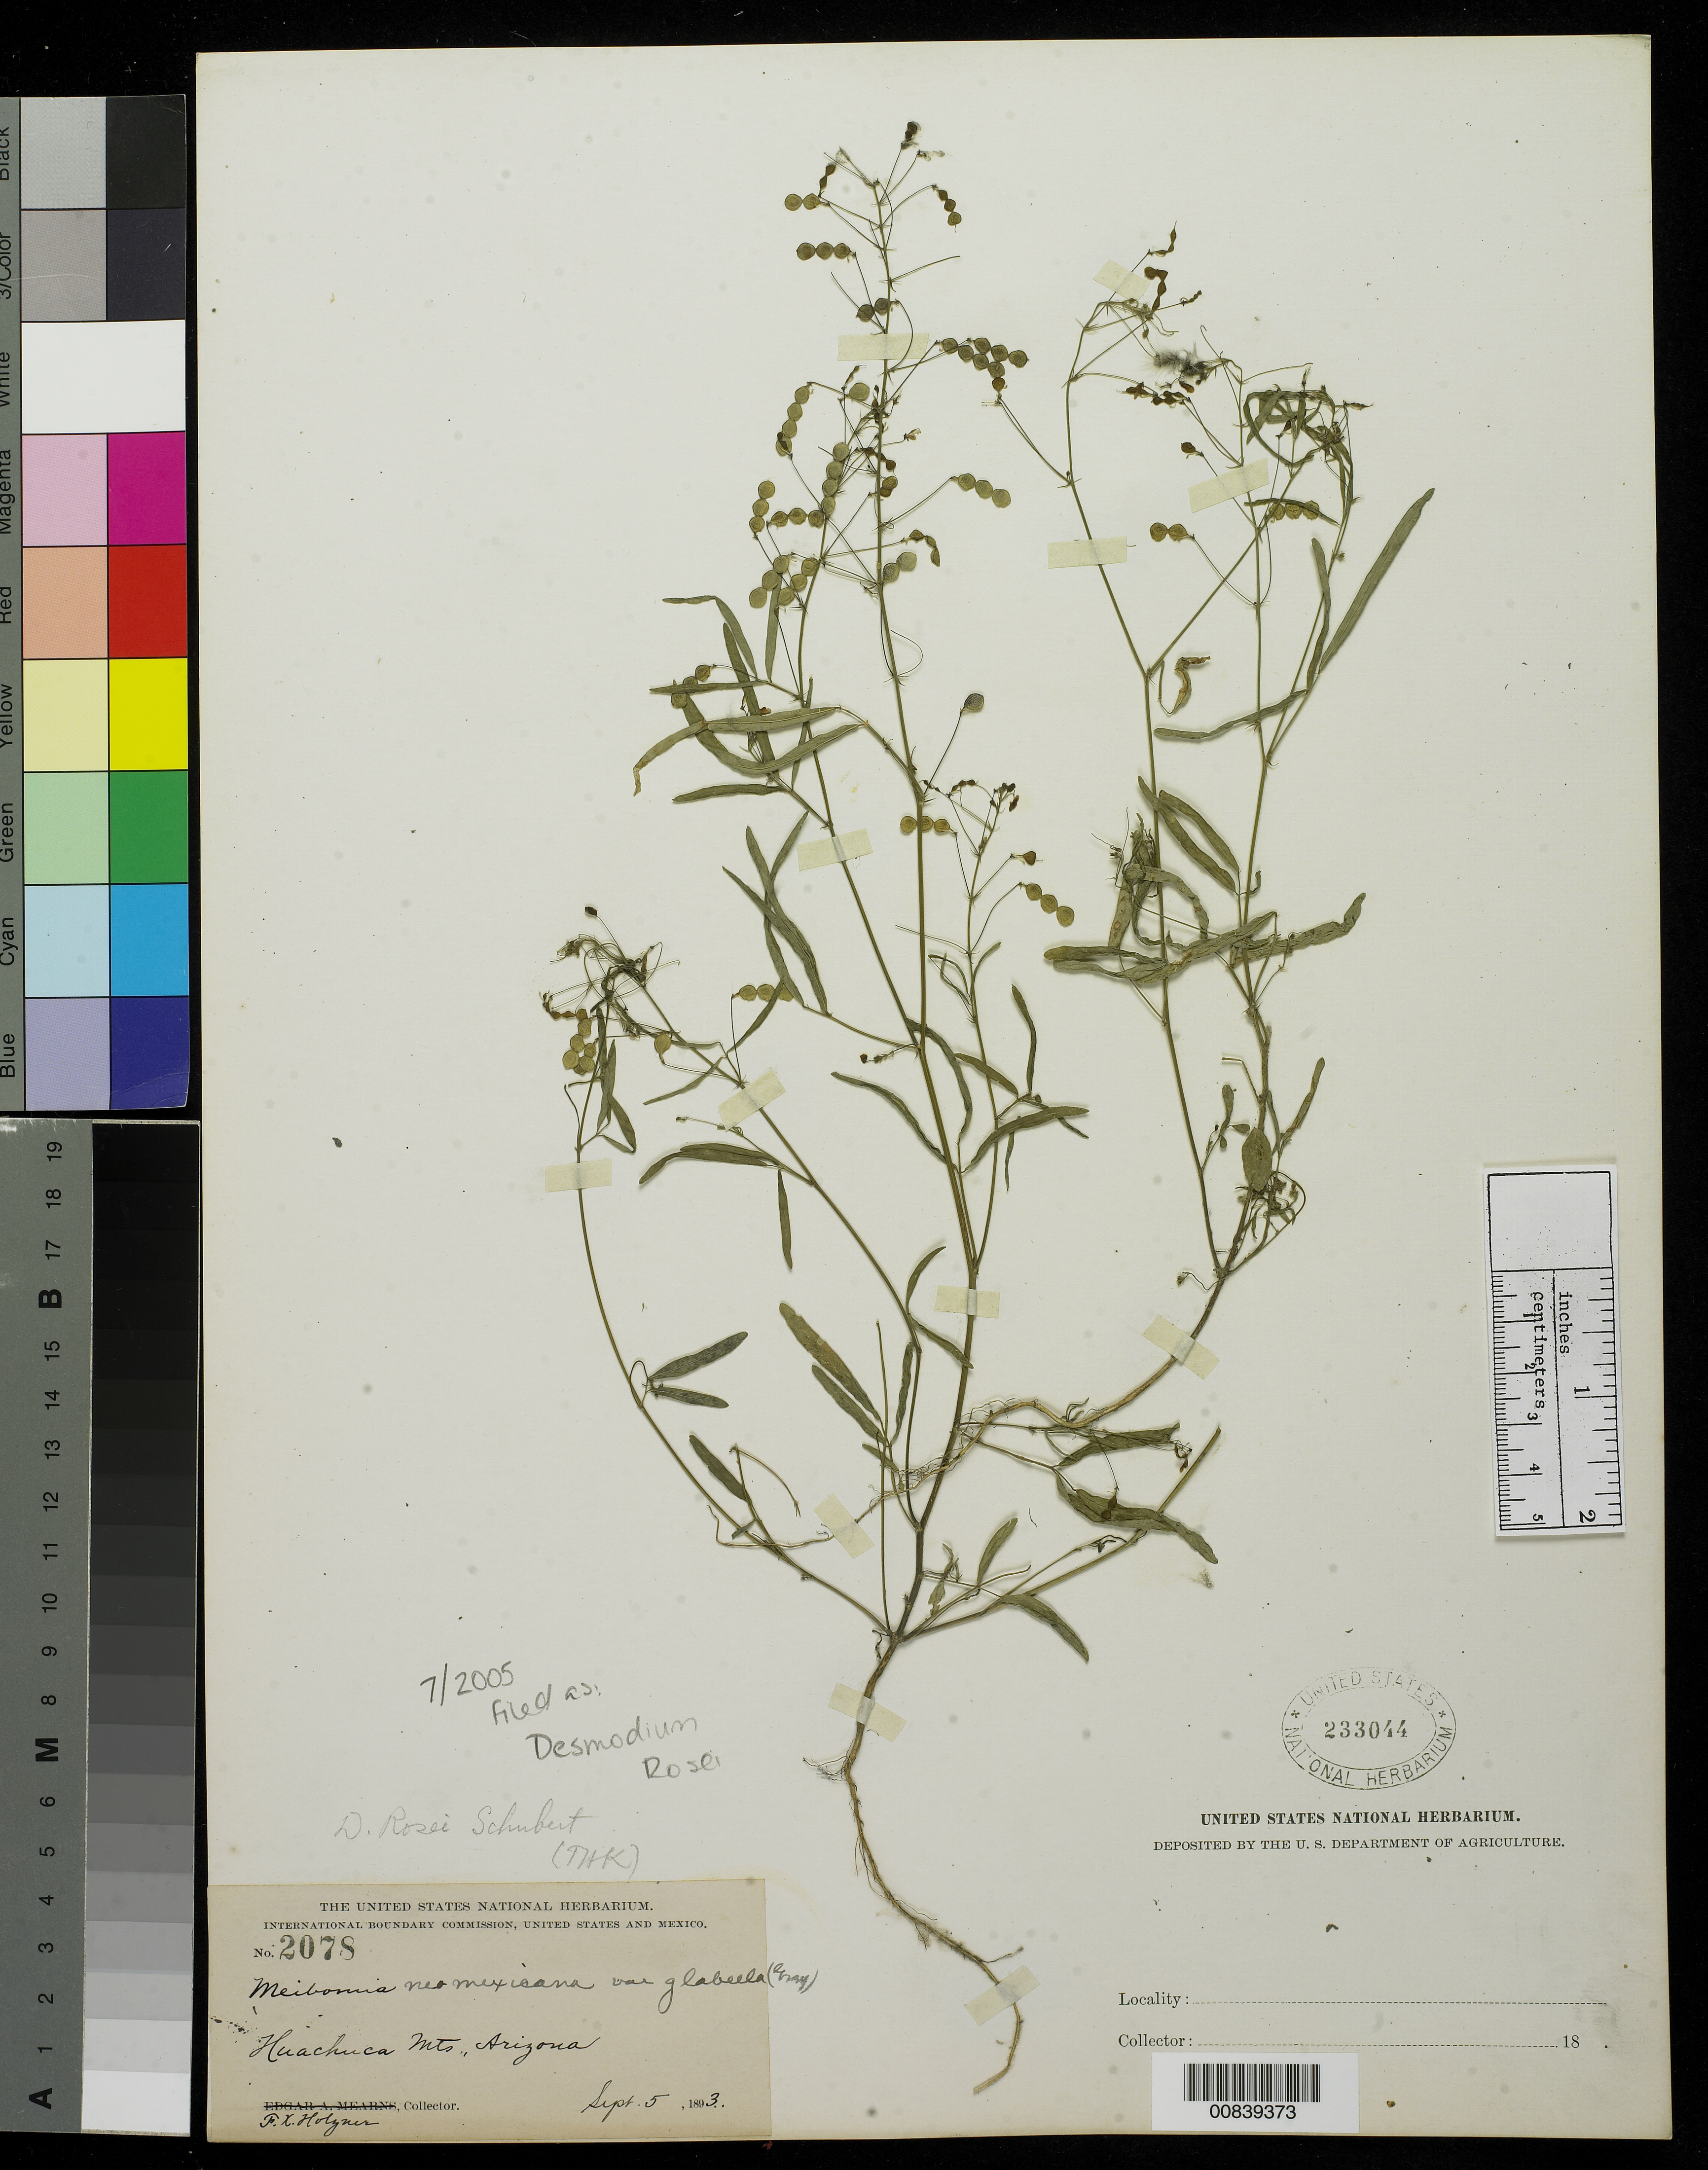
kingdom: Plantae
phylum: Tracheophyta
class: Magnoliopsida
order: Fabales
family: Fabaceae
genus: Desmodium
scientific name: Desmodium rosei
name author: B.G. Schub.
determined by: Kearney, T. H.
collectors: F. X. Holzner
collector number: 2078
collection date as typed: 05 Sep 1893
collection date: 1893-09-05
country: United States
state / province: Arizona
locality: Huachuca Mts.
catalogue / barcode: US 233044